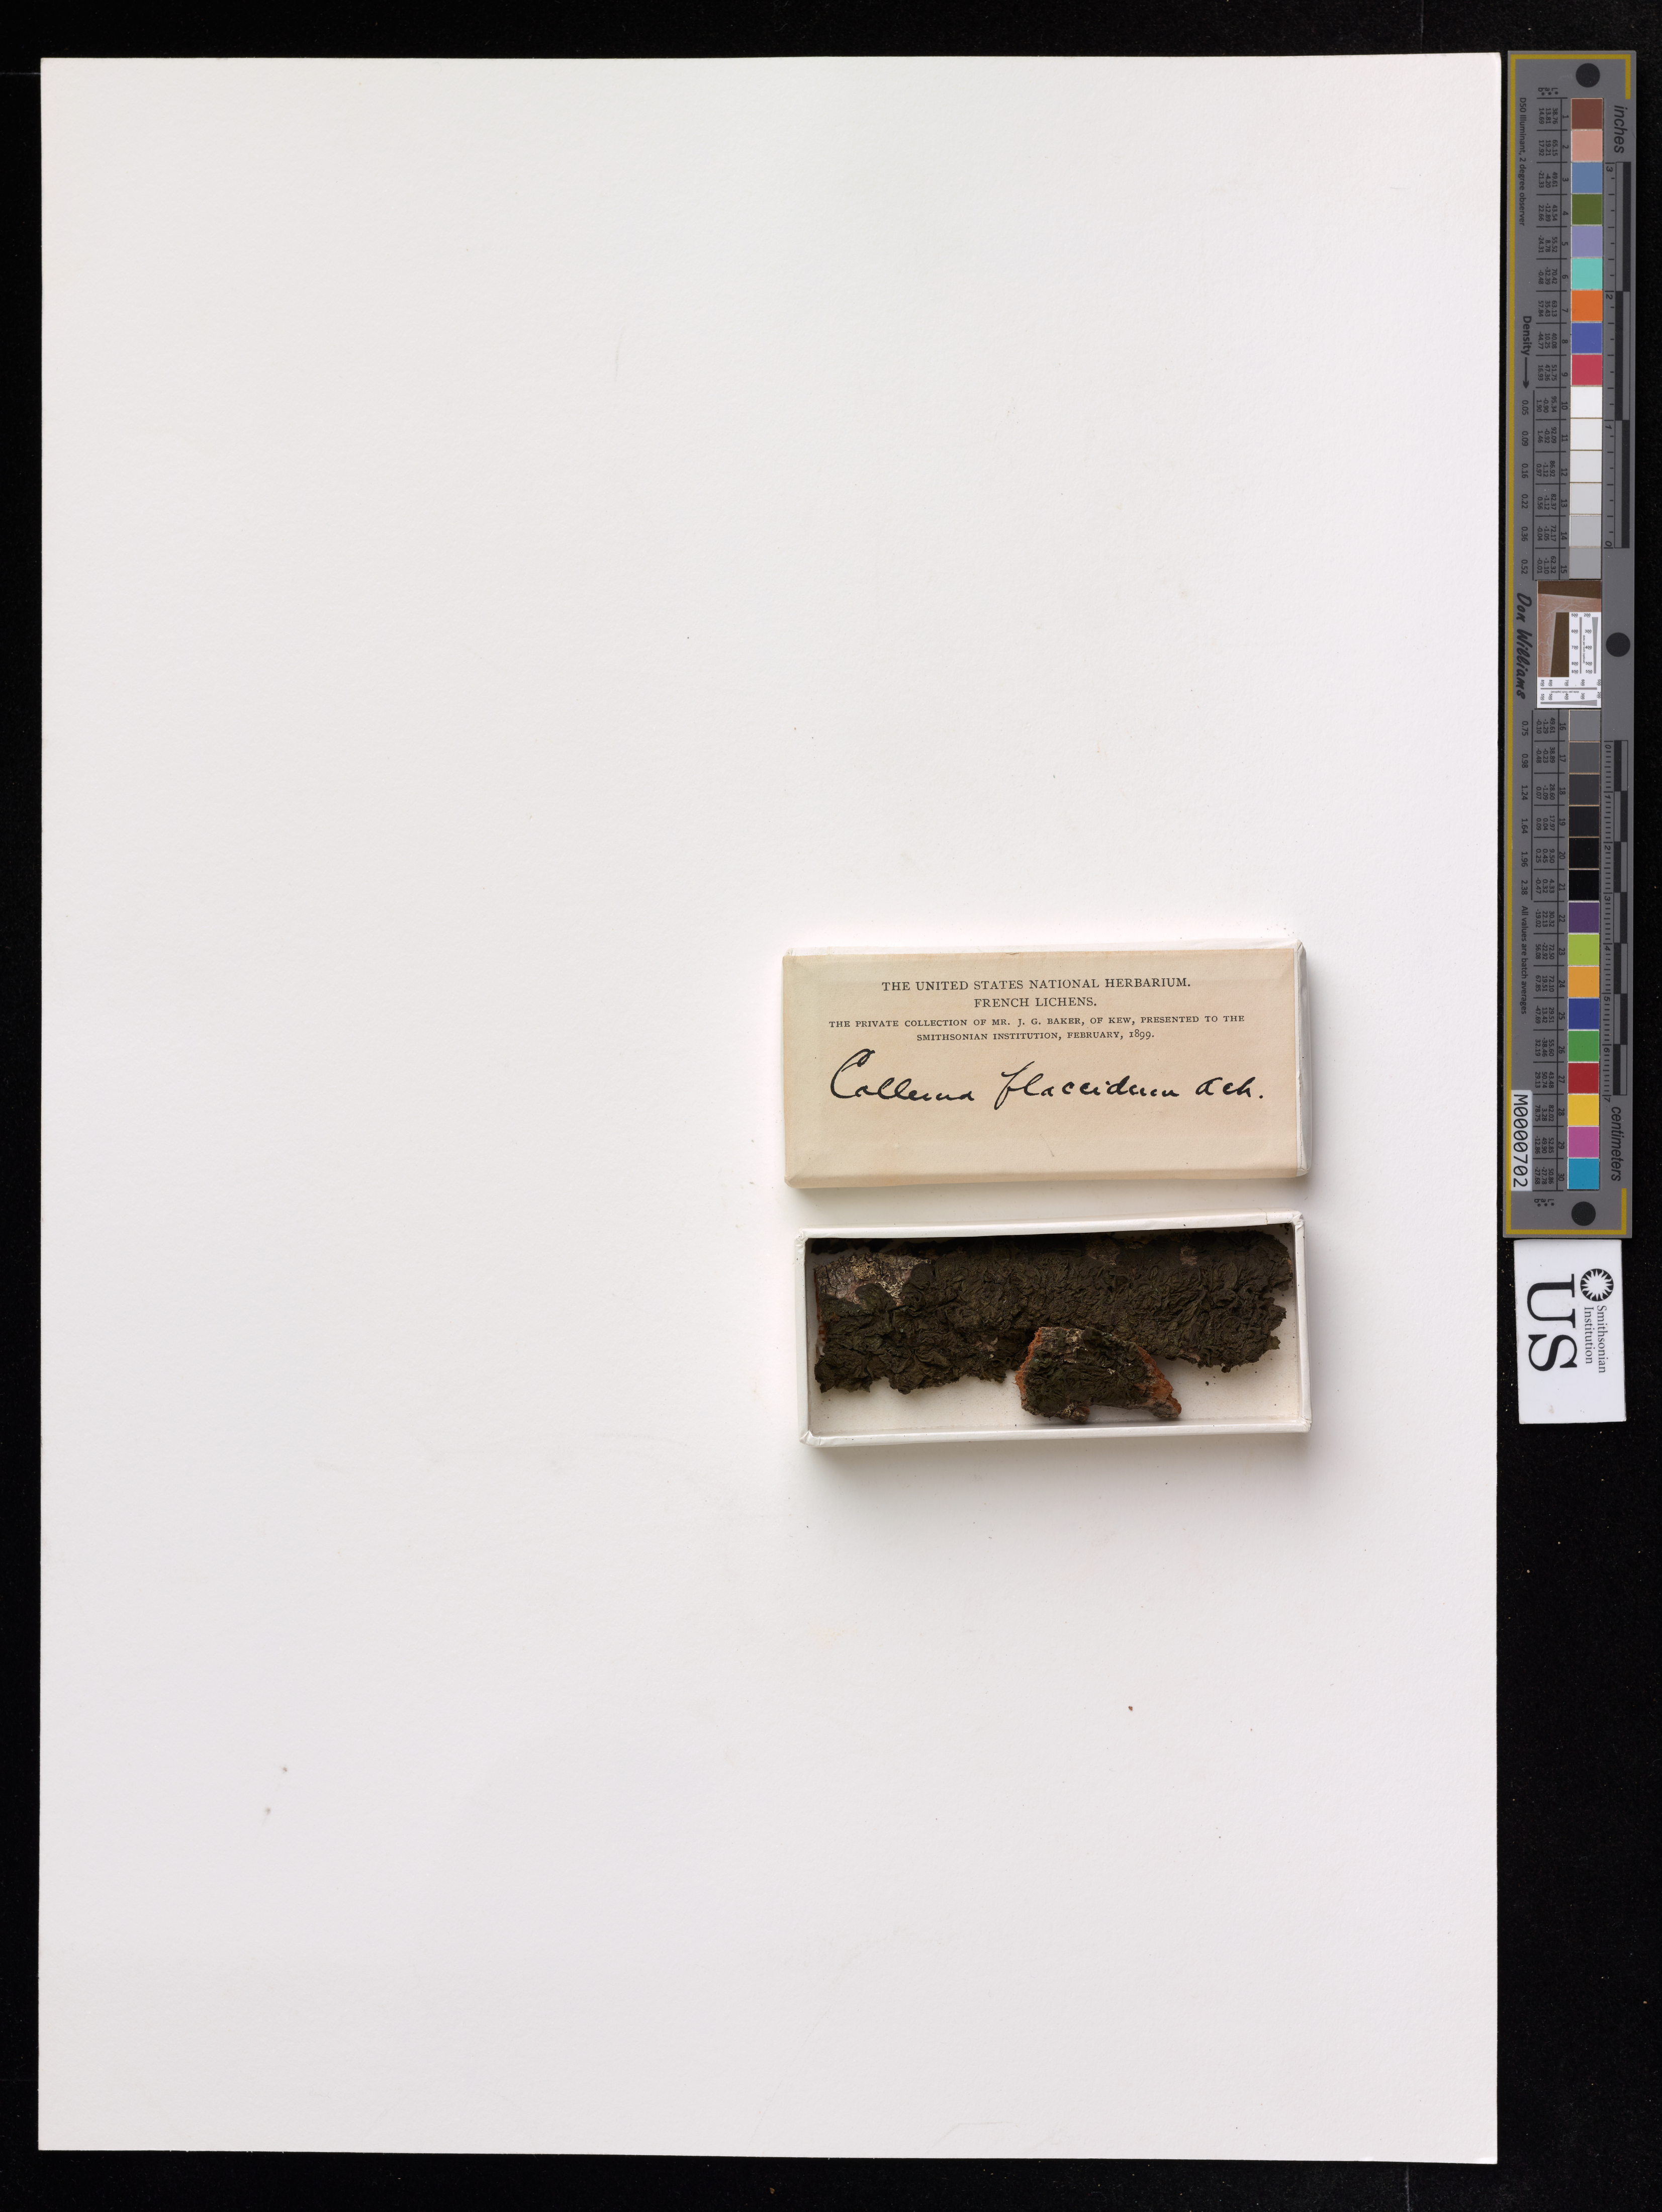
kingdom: Fungi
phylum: Ascomycota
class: Lecanoromycetes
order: Peltigerales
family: Collemataceae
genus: Leptogium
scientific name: Leptogium sp.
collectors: A. Deseglise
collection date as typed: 10/1 1861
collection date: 1861-06-10 or 1961-10-01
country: United Kingdom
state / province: England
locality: Tegg.